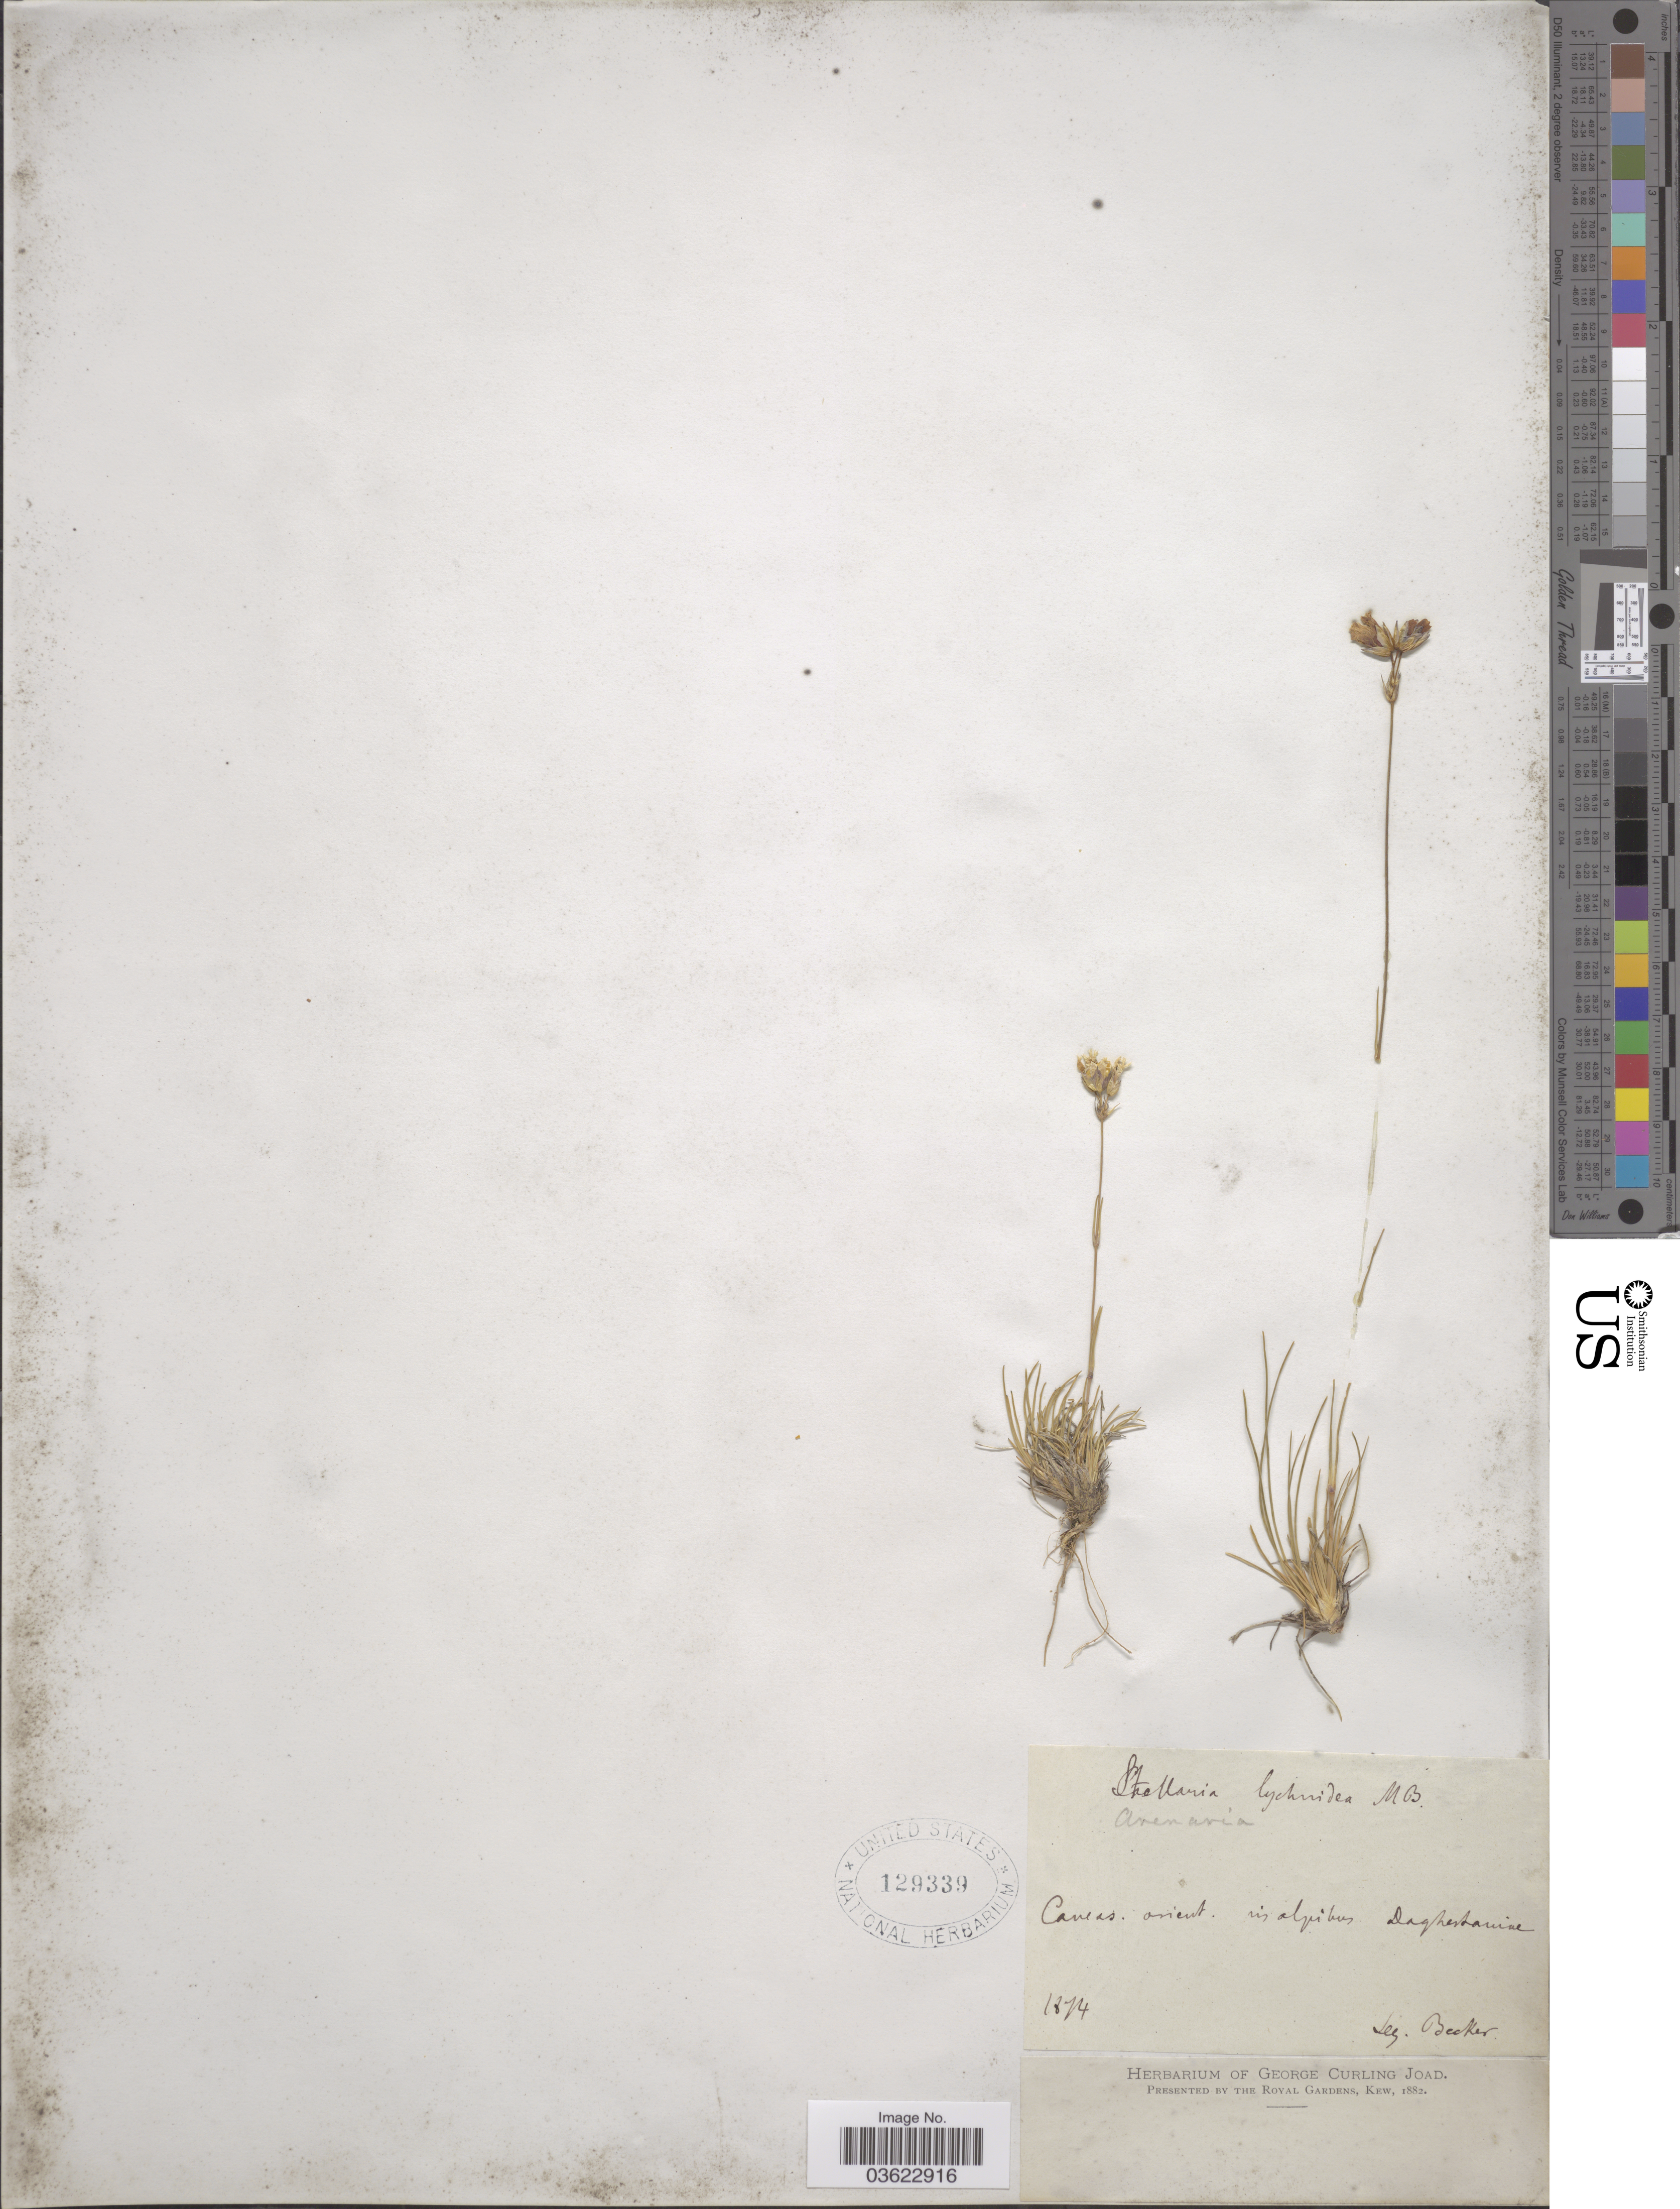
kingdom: Plantae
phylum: Tracheophyta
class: Magnoliopsida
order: Caryophyllales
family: Caryophyllaceae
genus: Eremogone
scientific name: Eremogone lychnidea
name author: (M. Bieb.) Rupr.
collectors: -. Becker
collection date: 1874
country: Russian Federation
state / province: Dagestan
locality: Caucas. orient. in alpibus Daghestaniae.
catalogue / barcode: US 129339